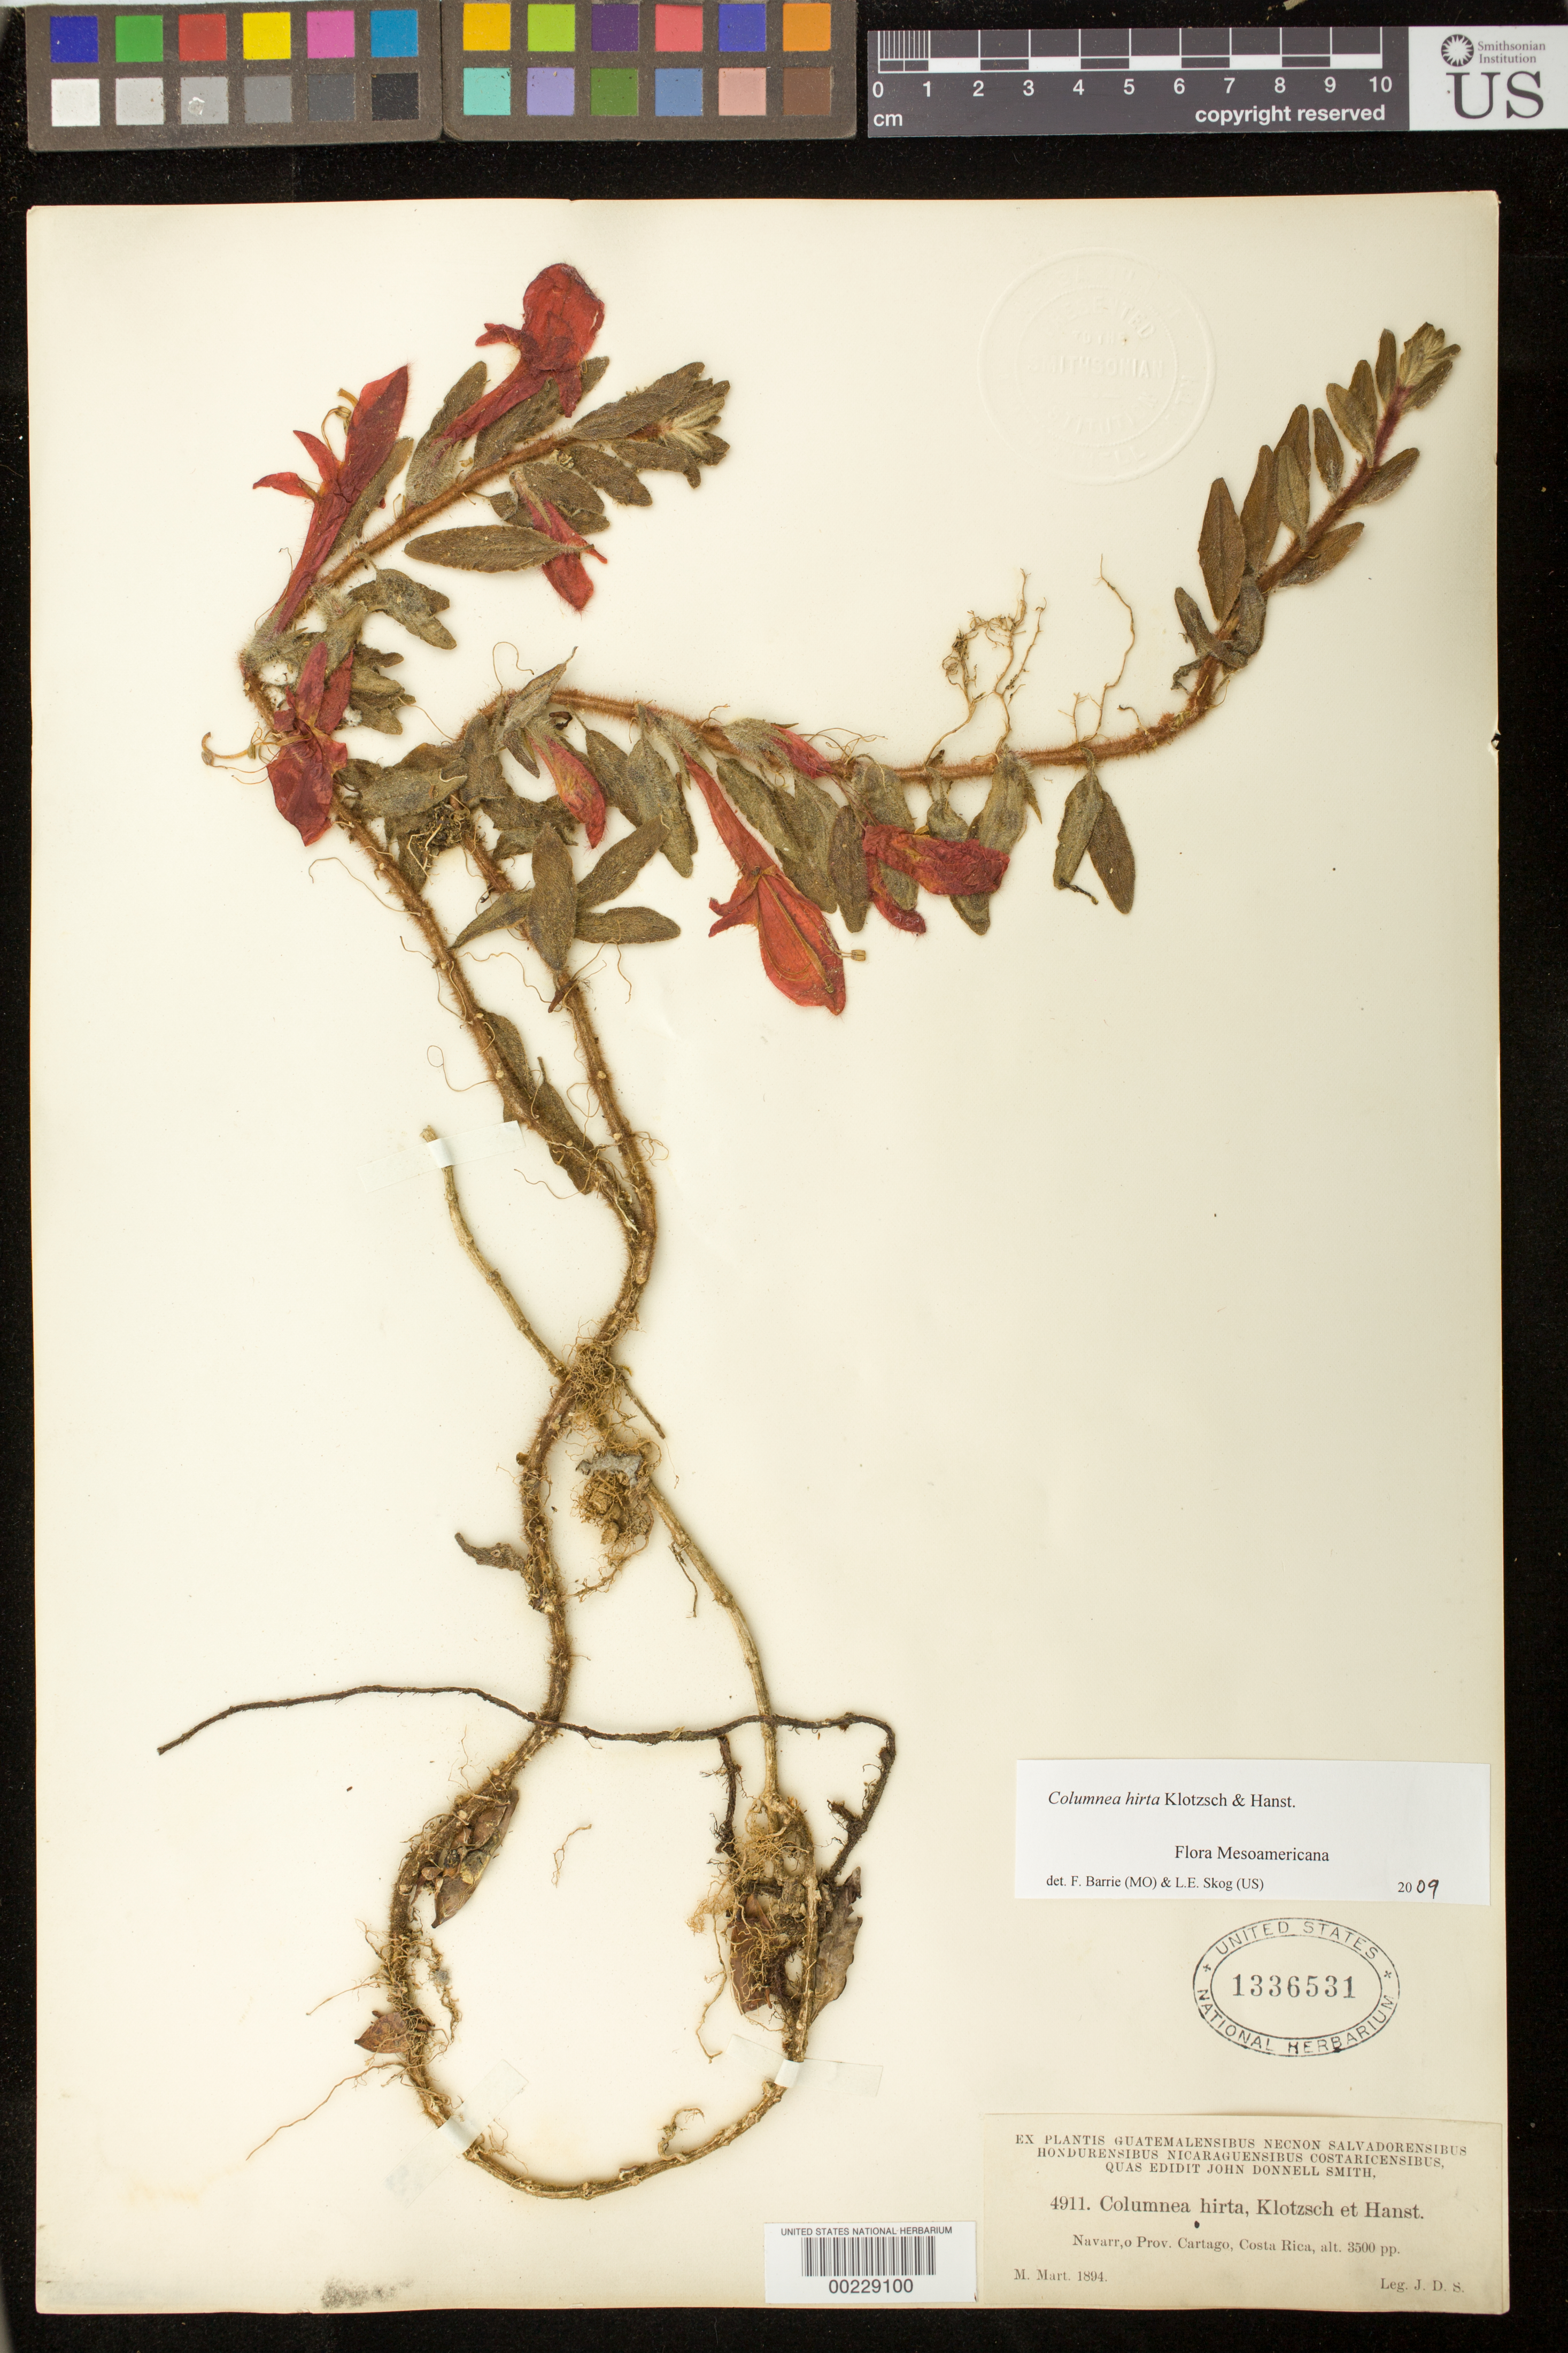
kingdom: Plantae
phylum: Tracheophyta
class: Magnoliopsida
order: Lamiales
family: Gesneriaceae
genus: Columnea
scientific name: Columnea hirta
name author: Klotzsch & Hanst.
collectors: J. Donnell Smith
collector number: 4911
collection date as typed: Mar 1894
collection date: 1894-03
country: Costa Rica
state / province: Cartago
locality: Navarro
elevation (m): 3500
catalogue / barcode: US 1336531